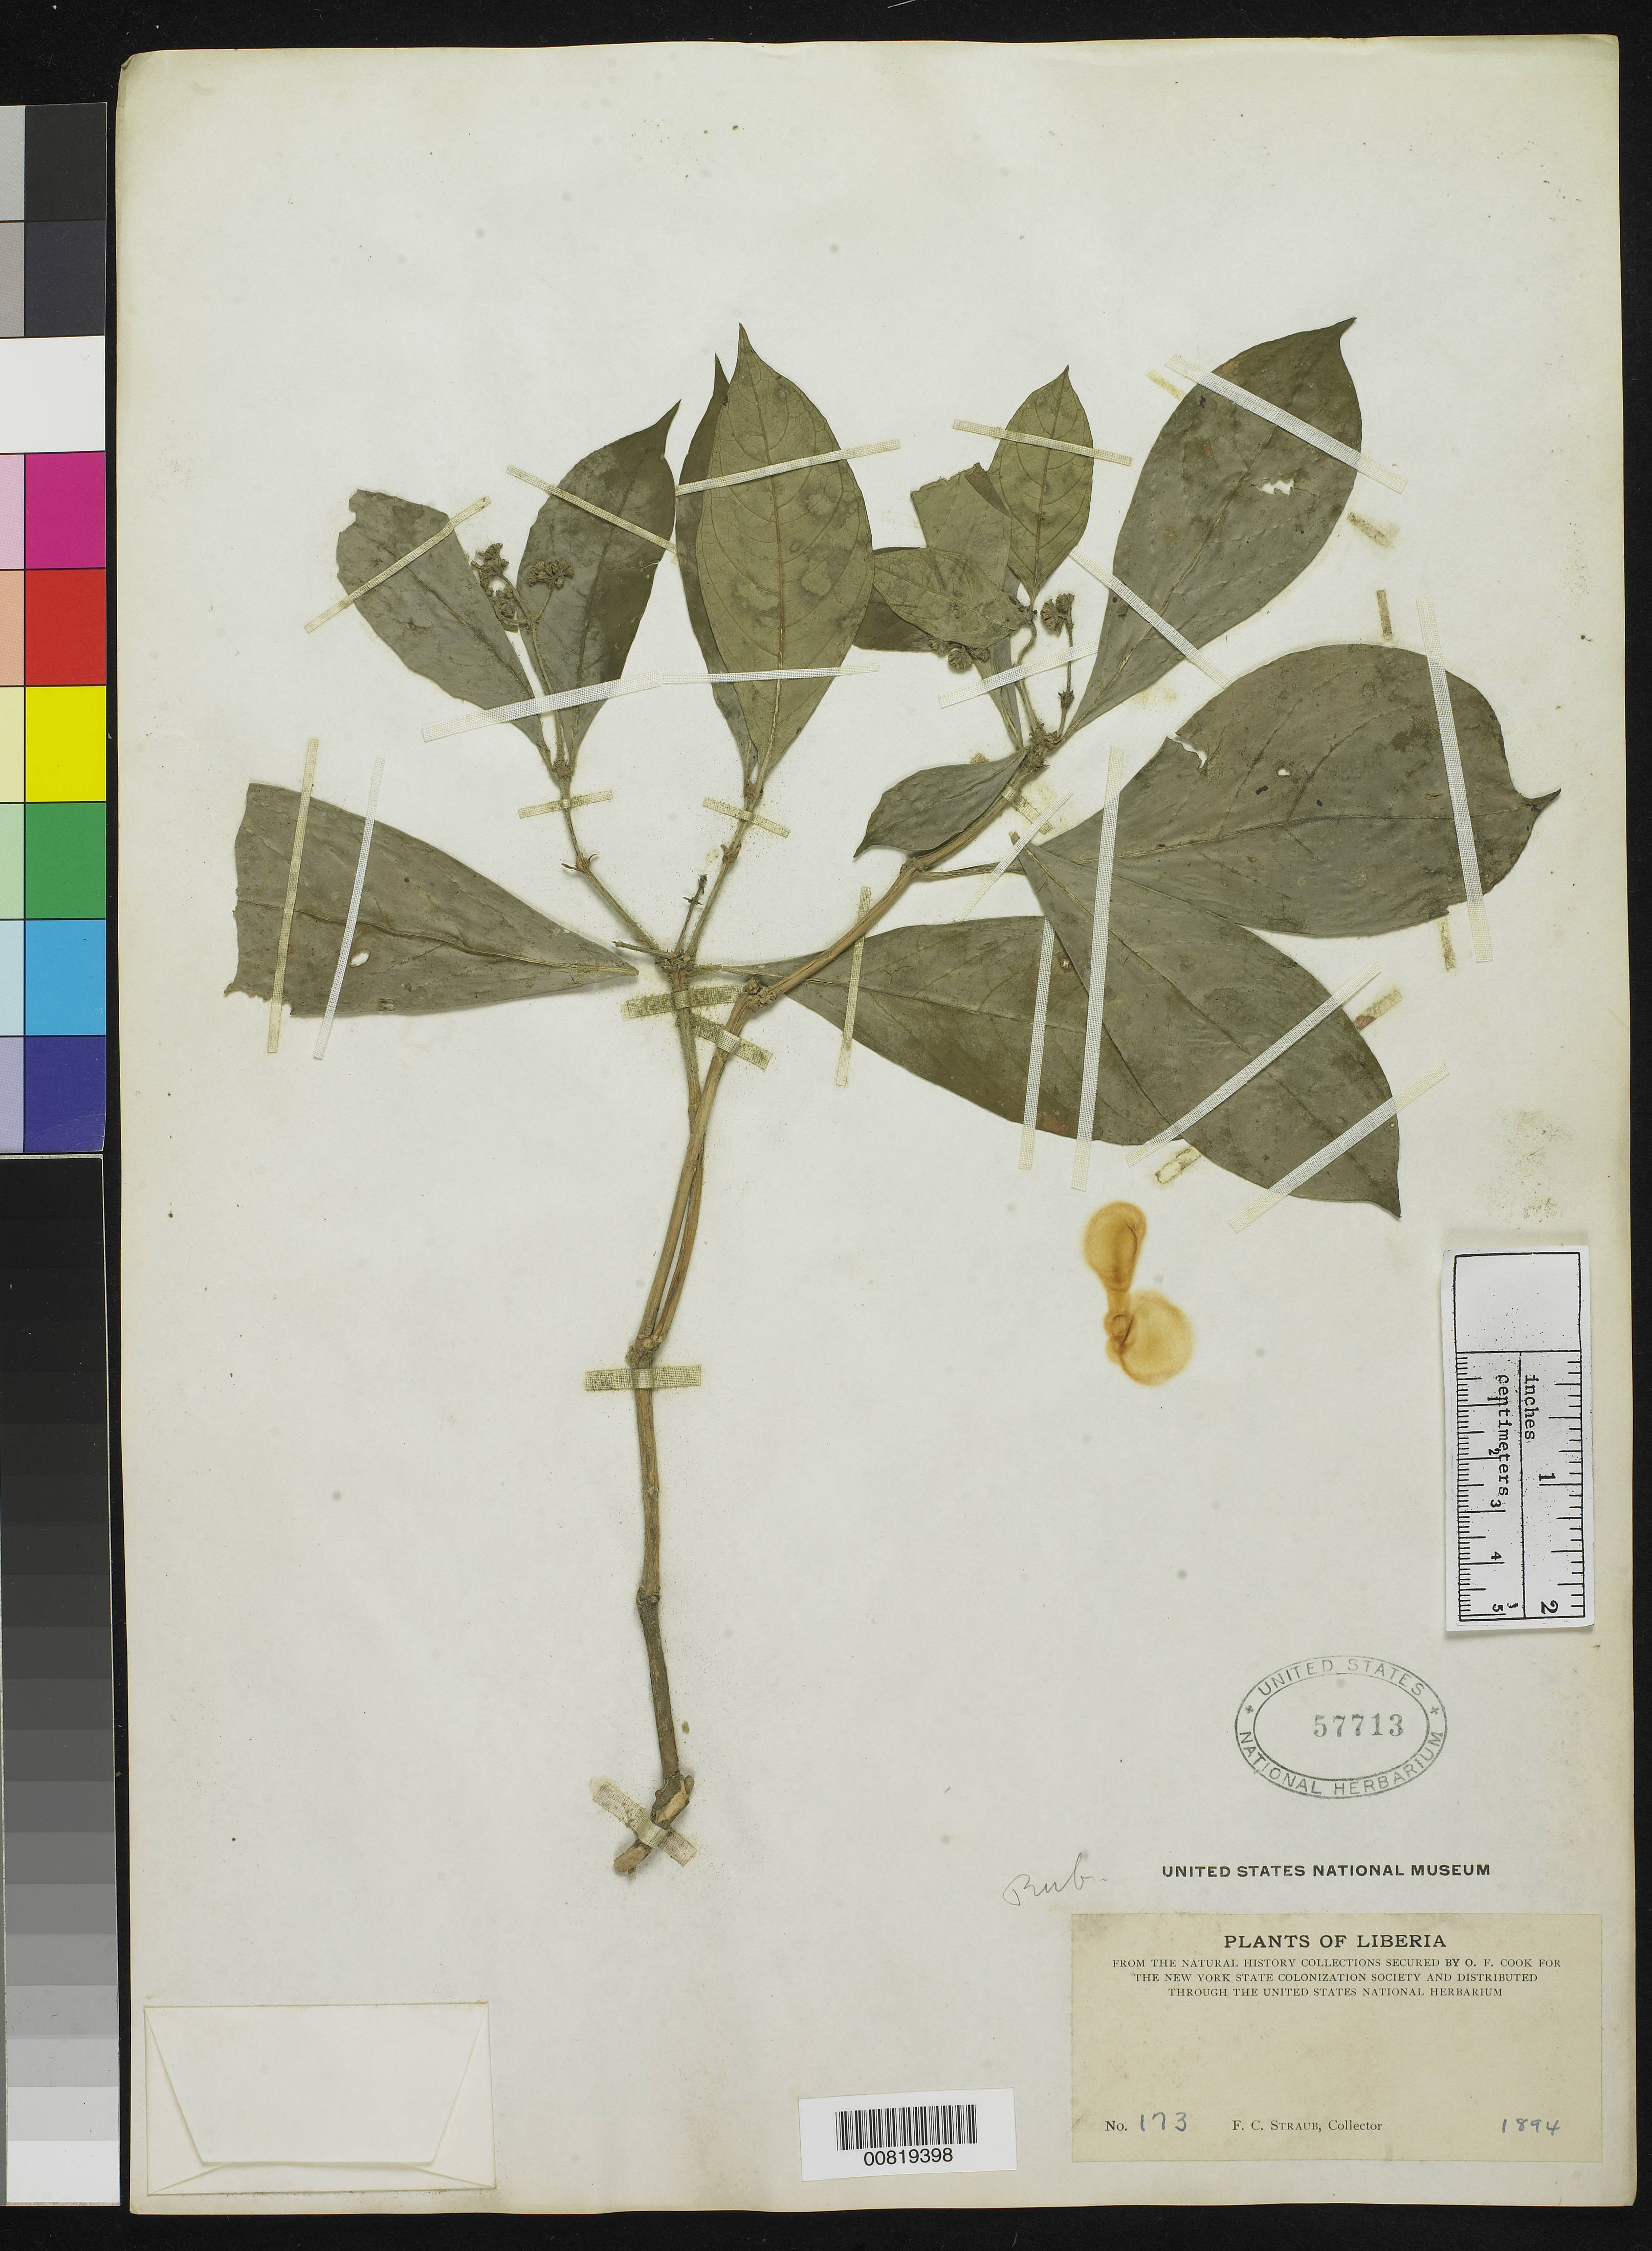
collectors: F. Straub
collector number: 173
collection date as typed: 1894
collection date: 1894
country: Liberia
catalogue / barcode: US 57713